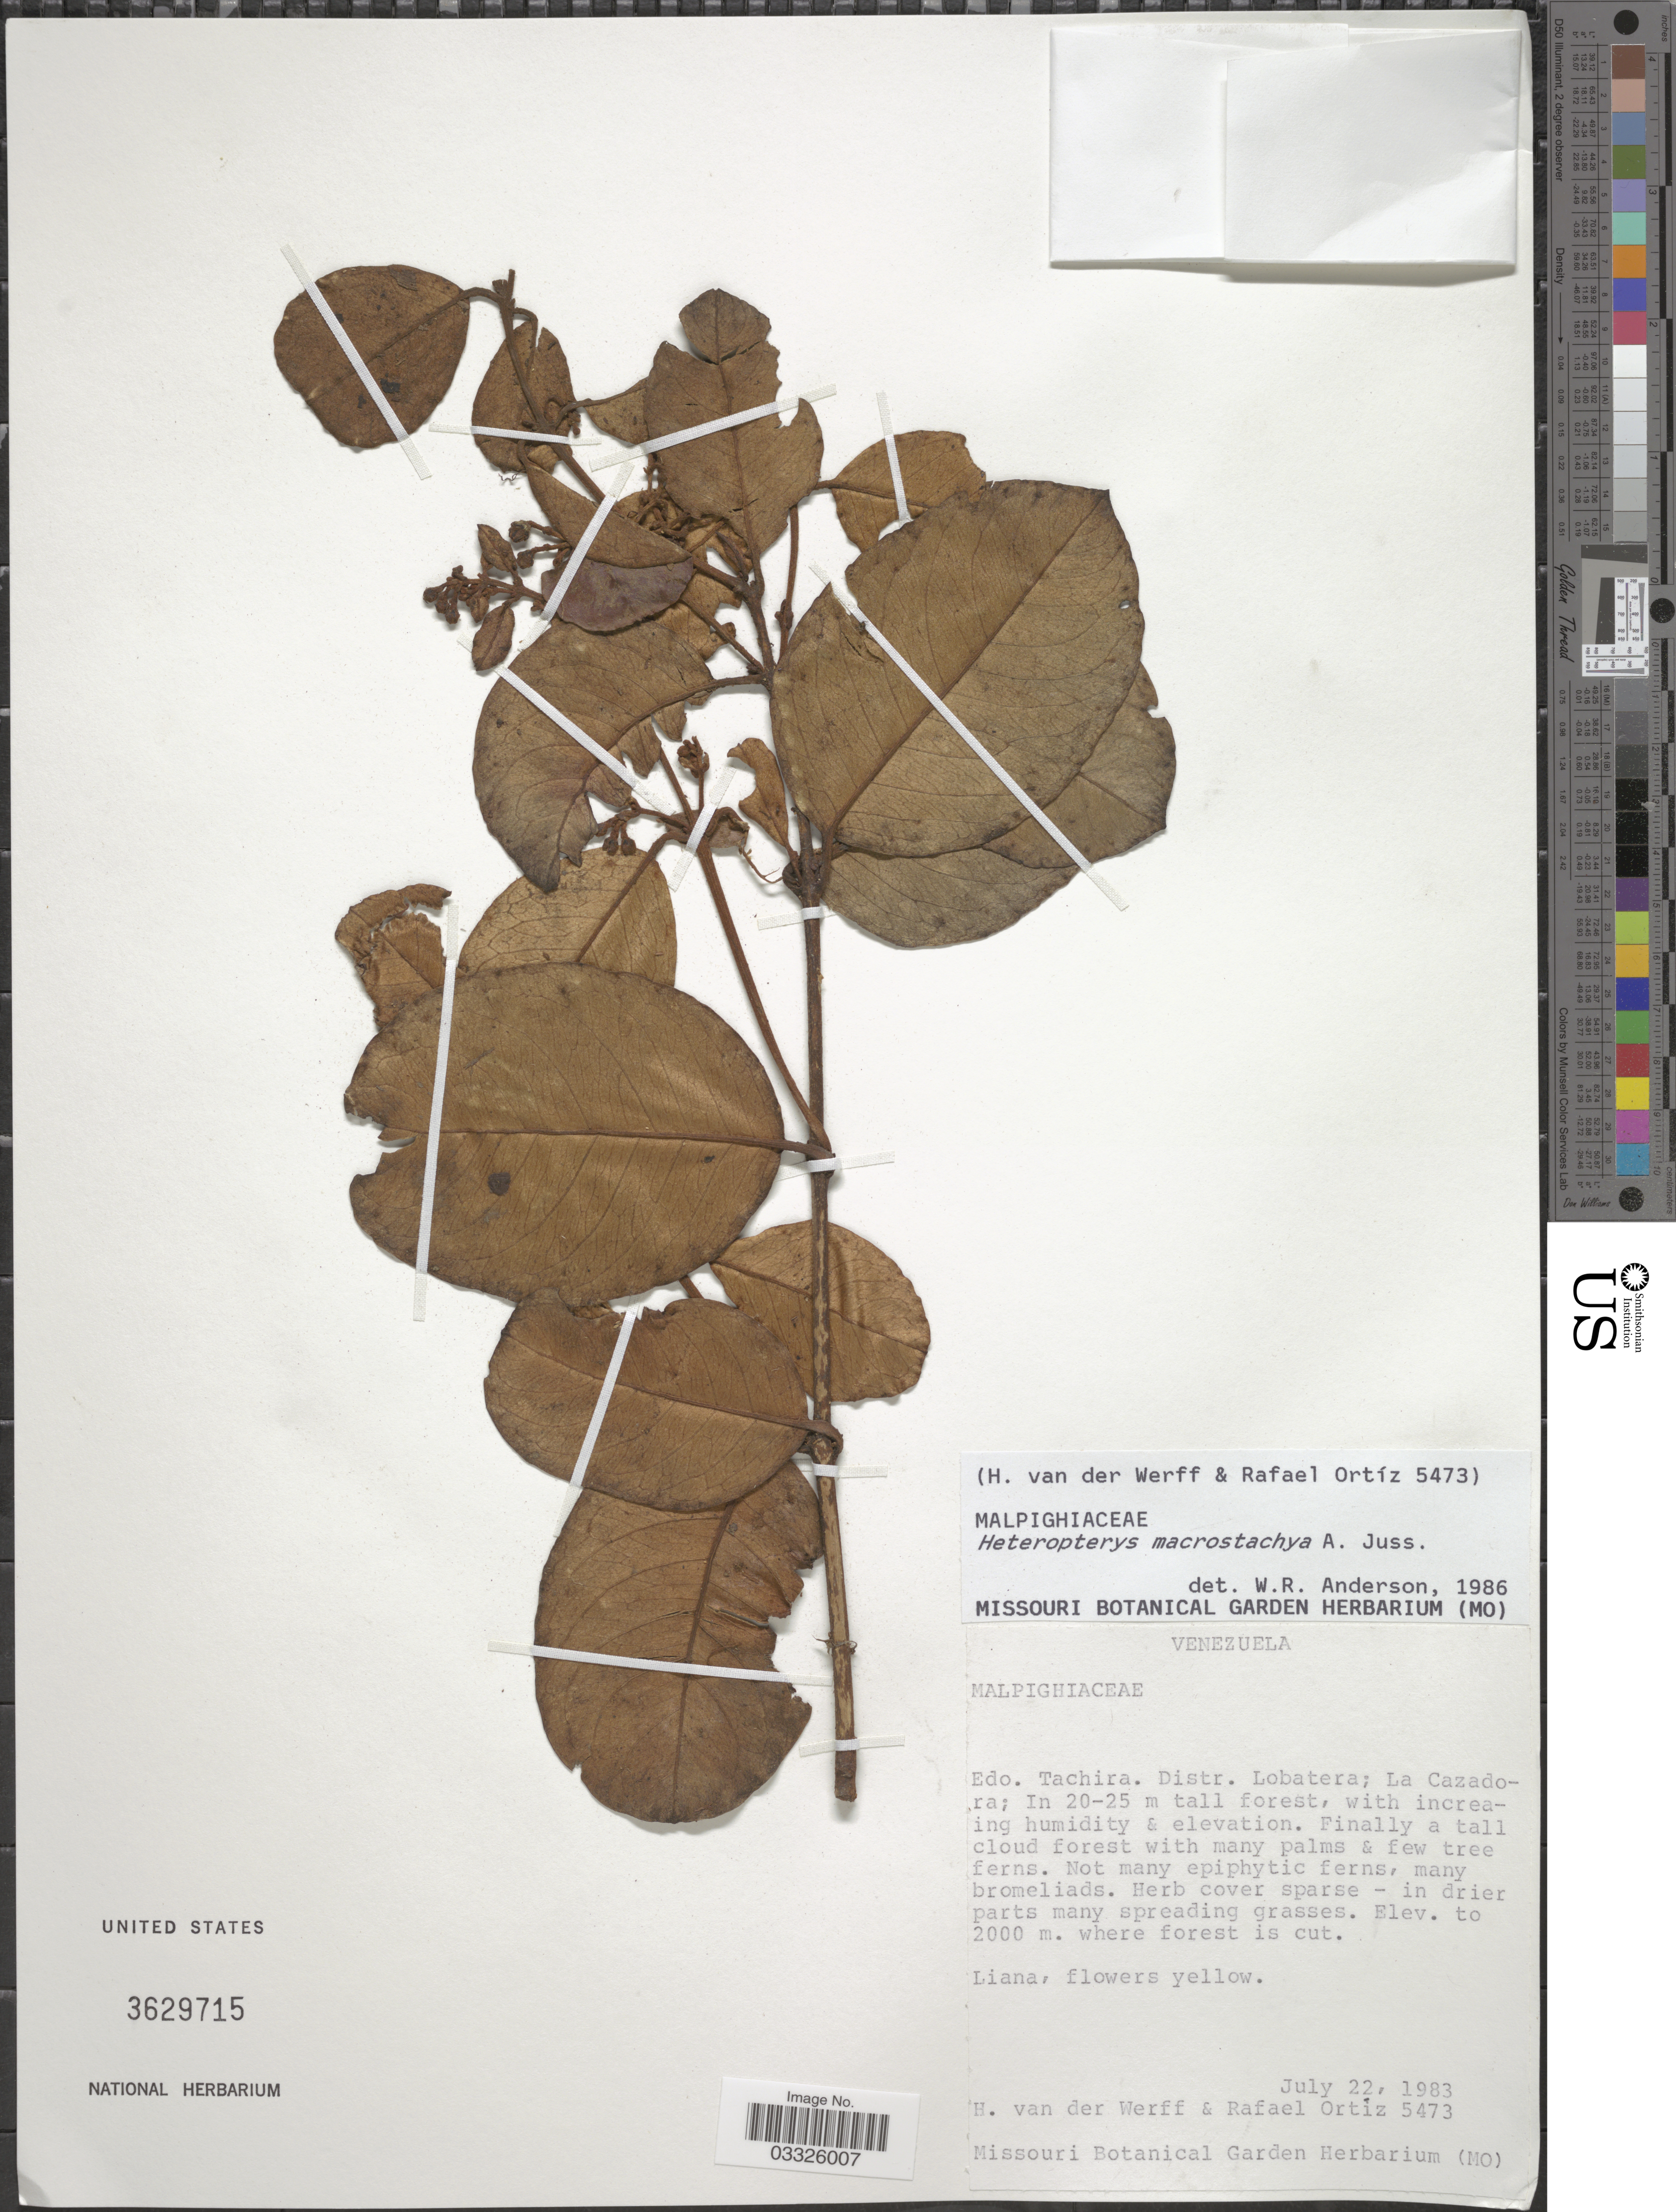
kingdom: Plantae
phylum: Tracheophyta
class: Magnoliopsida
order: Malpighiales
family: Malpighiaceae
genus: Heteropterys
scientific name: Heteropterys macrostachya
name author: A. Juss.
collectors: H. van der Werff & R. Ortiz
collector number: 5473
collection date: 1983-07-22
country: Venezuela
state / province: Tachira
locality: Distr. Lobatera; La Cazadora.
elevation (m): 2000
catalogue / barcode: US 3629715